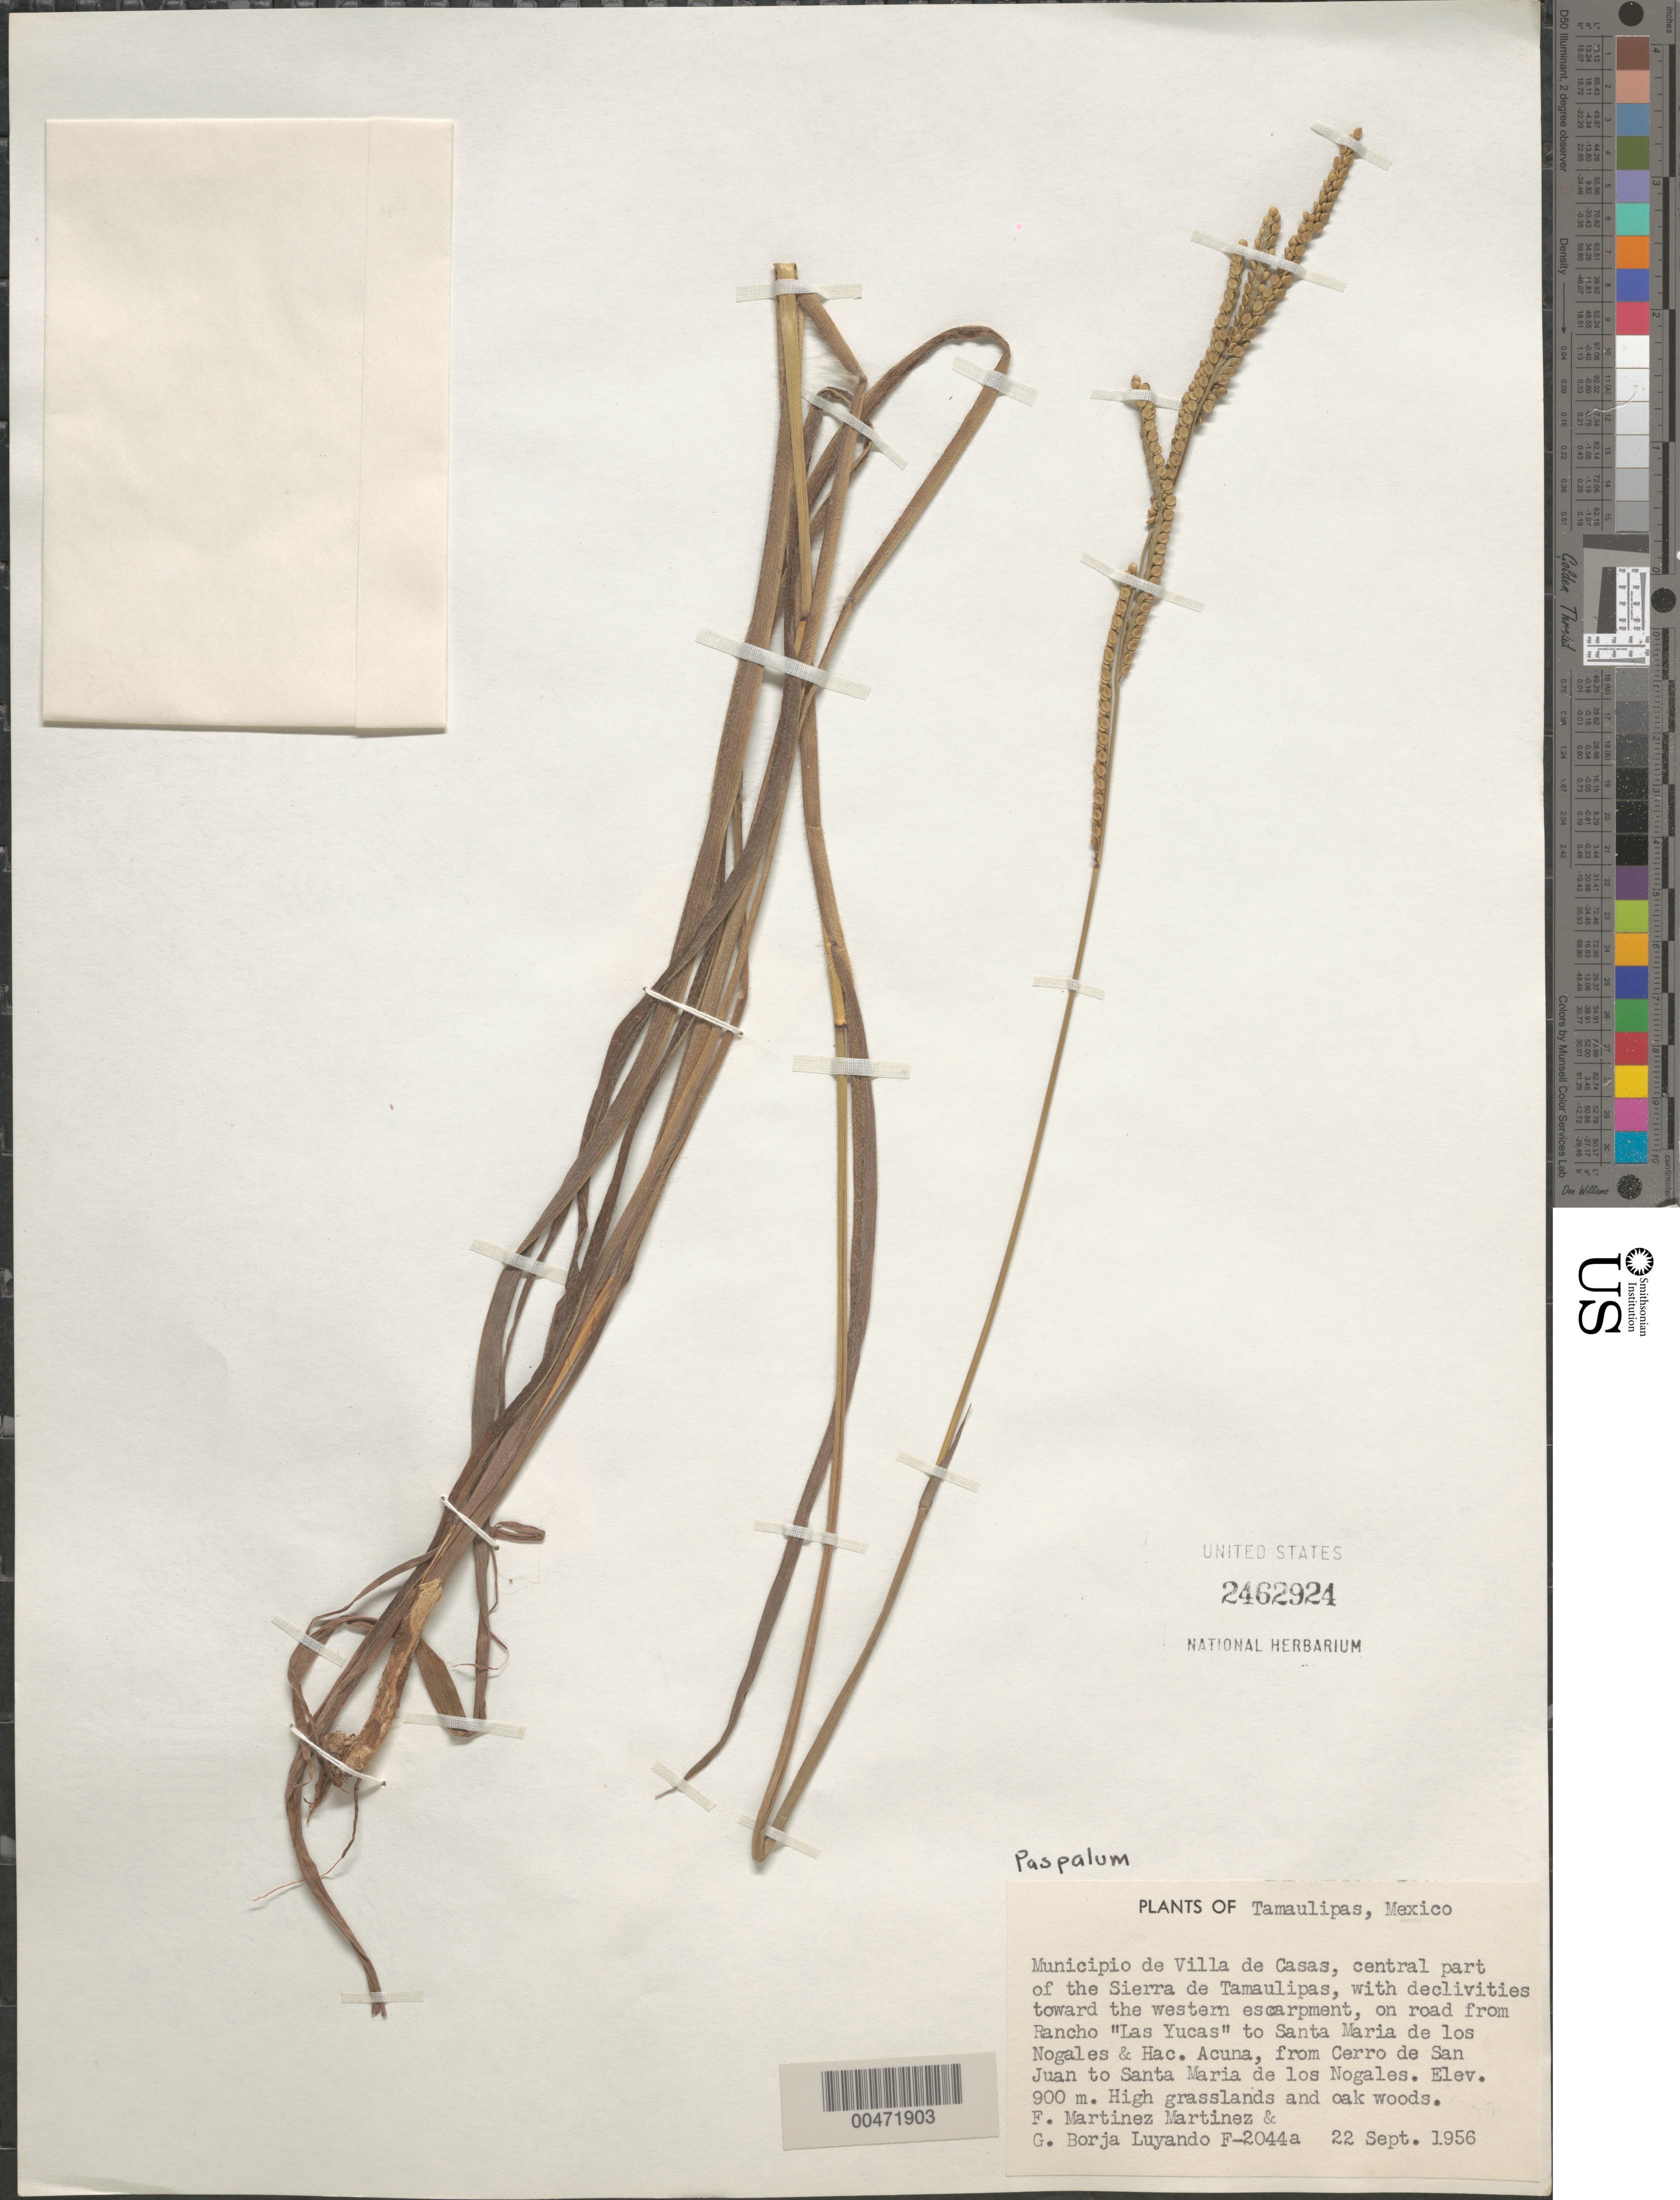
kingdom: Plantae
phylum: Tracheophyta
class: Liliopsida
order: Poales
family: Poaceae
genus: Paspalum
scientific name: Paspalum sp.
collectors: F. Martinez-M. & G. Borja-Luyando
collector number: F-2044a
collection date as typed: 22 Sep 1956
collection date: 1956-09-22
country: Mexico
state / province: Tamaulipas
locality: Villa de Casas Mun, central part of the Sierra de TM, on rd from Rancho Las Yucas to Santa Maria de los Nogales & Hac. Acuna,...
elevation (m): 900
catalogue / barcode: US 2462924